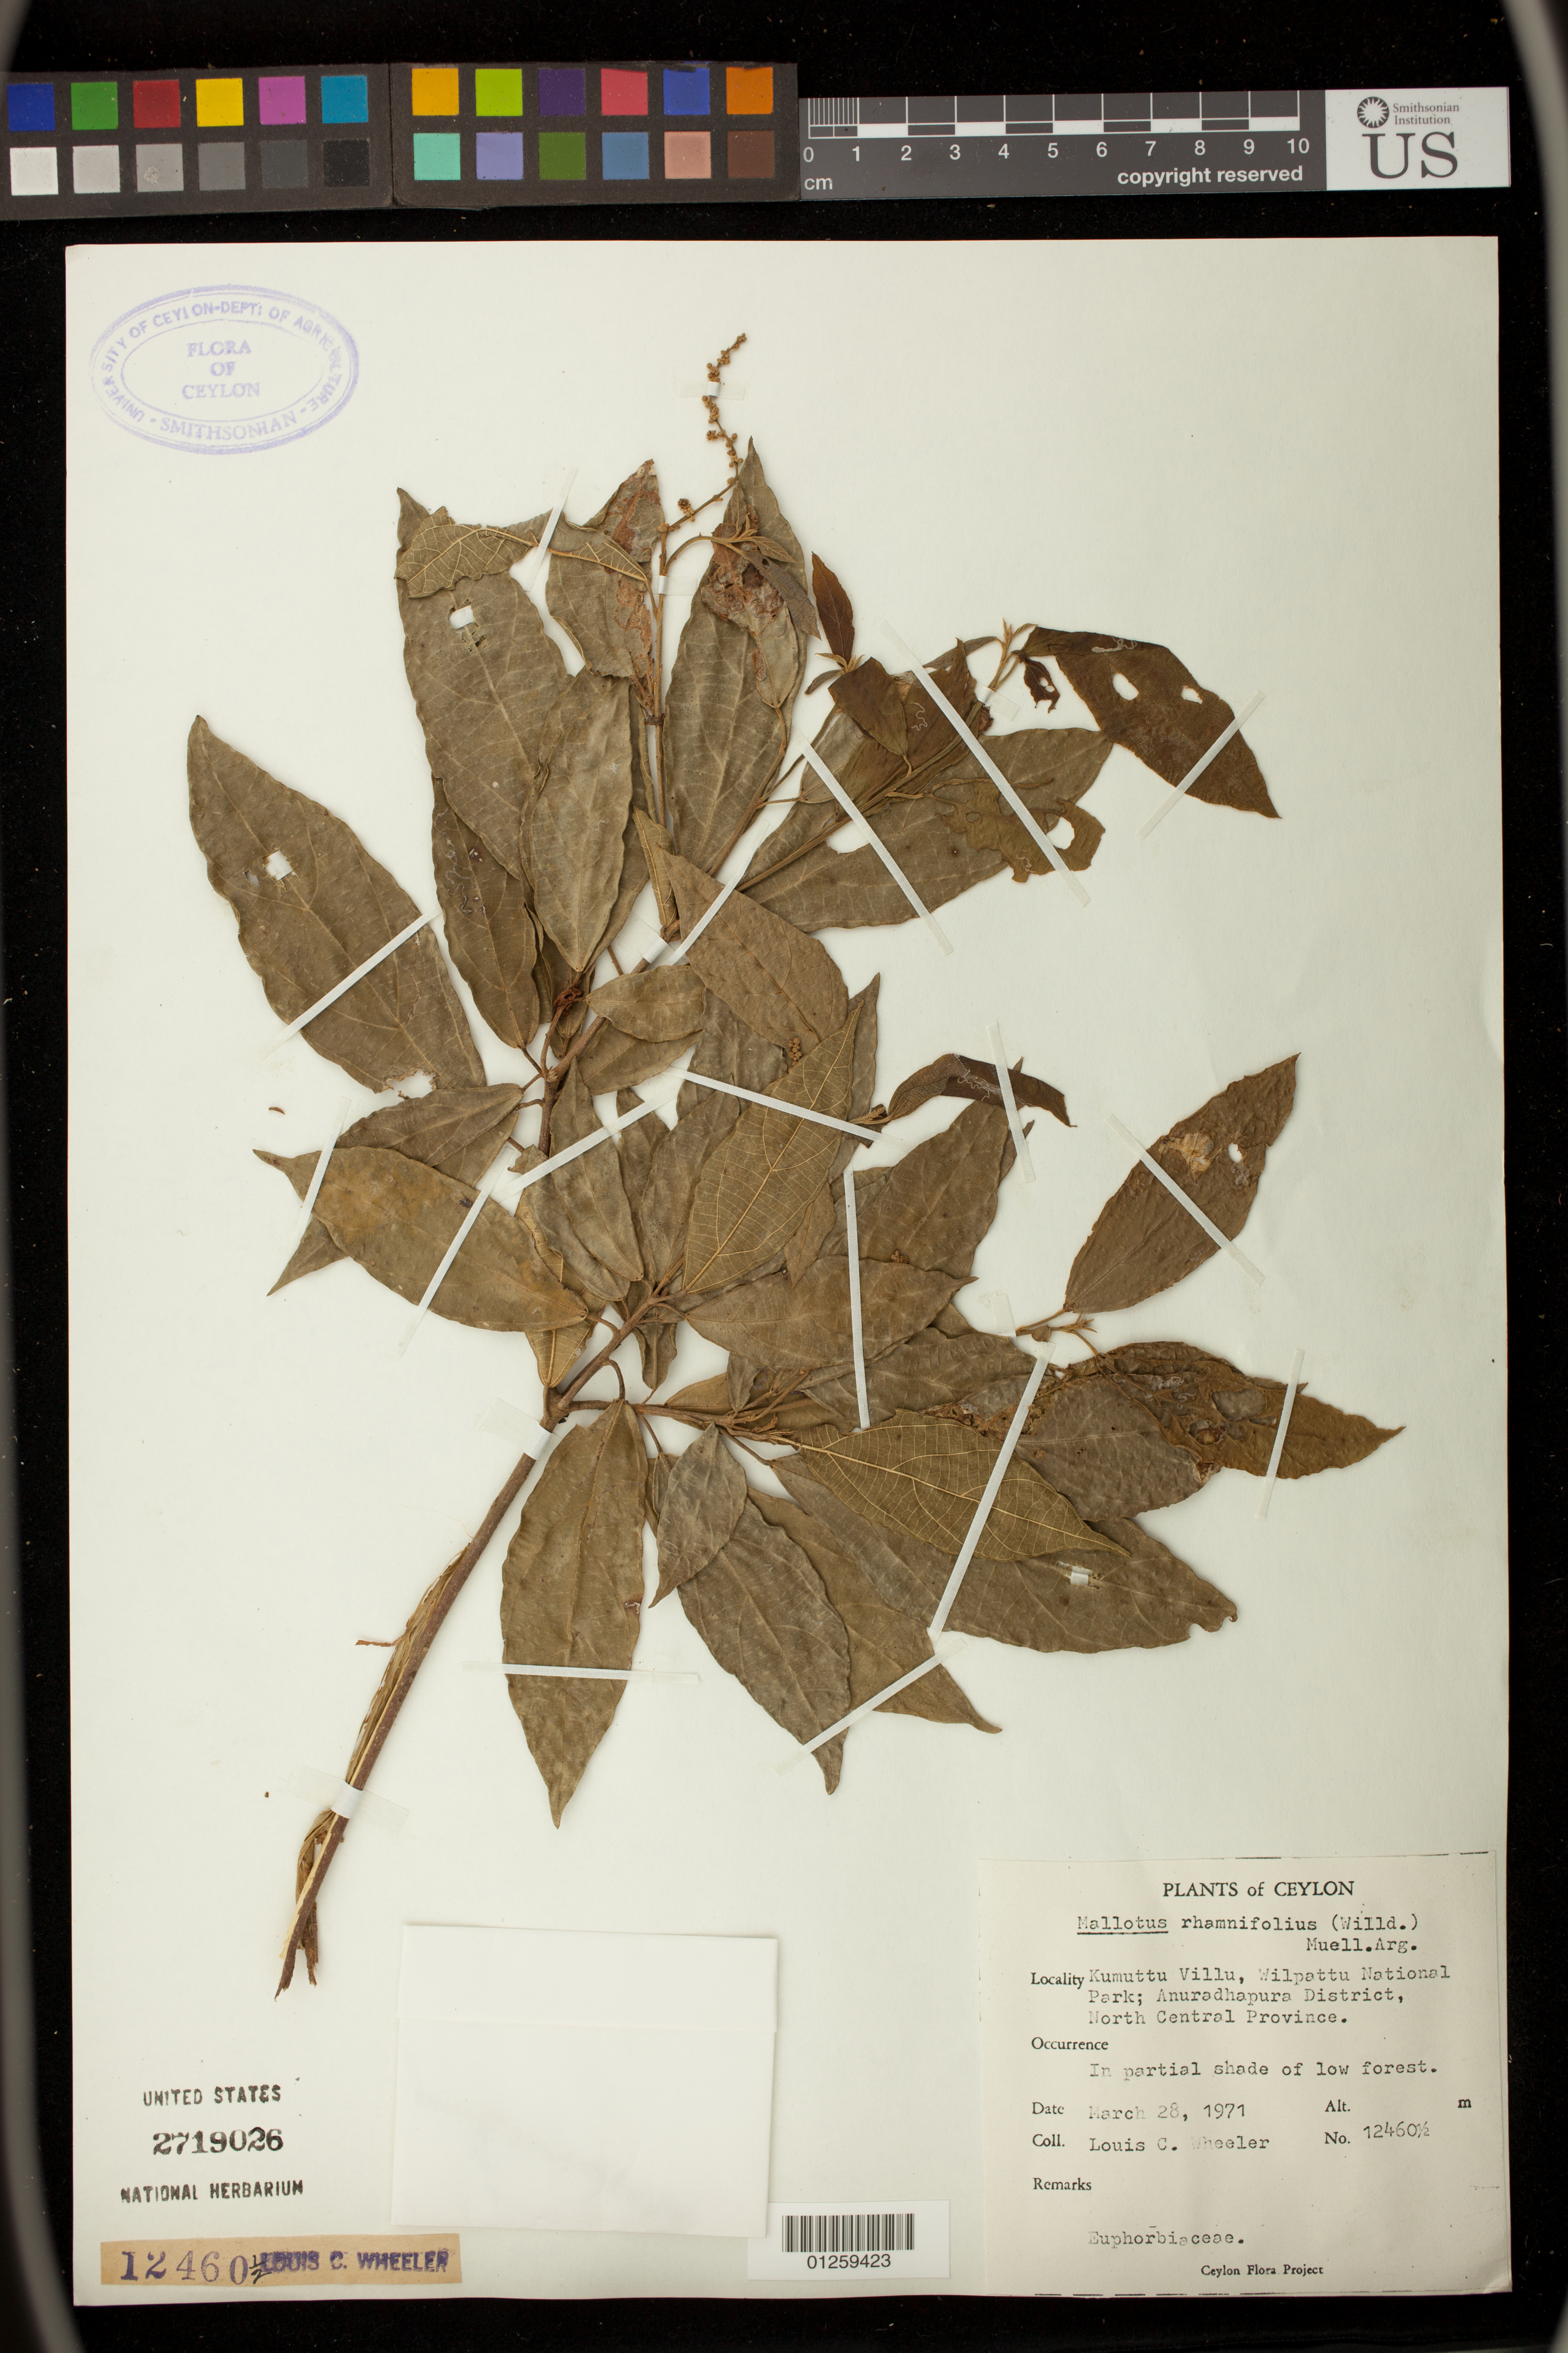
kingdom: Plantae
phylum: Tracheophyta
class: Magnoliopsida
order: Malpighiales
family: Euphorbiaceae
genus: Mallotus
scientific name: Mallotus rhamnifolius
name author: (Willd.) Müll. Arg.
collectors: L. C. Wheeler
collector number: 12460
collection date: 1971-03-28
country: Sri Lanka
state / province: North Central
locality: Kumuttu Villu, Wilpattu National Park; Anuradhapura District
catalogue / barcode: US 2719026